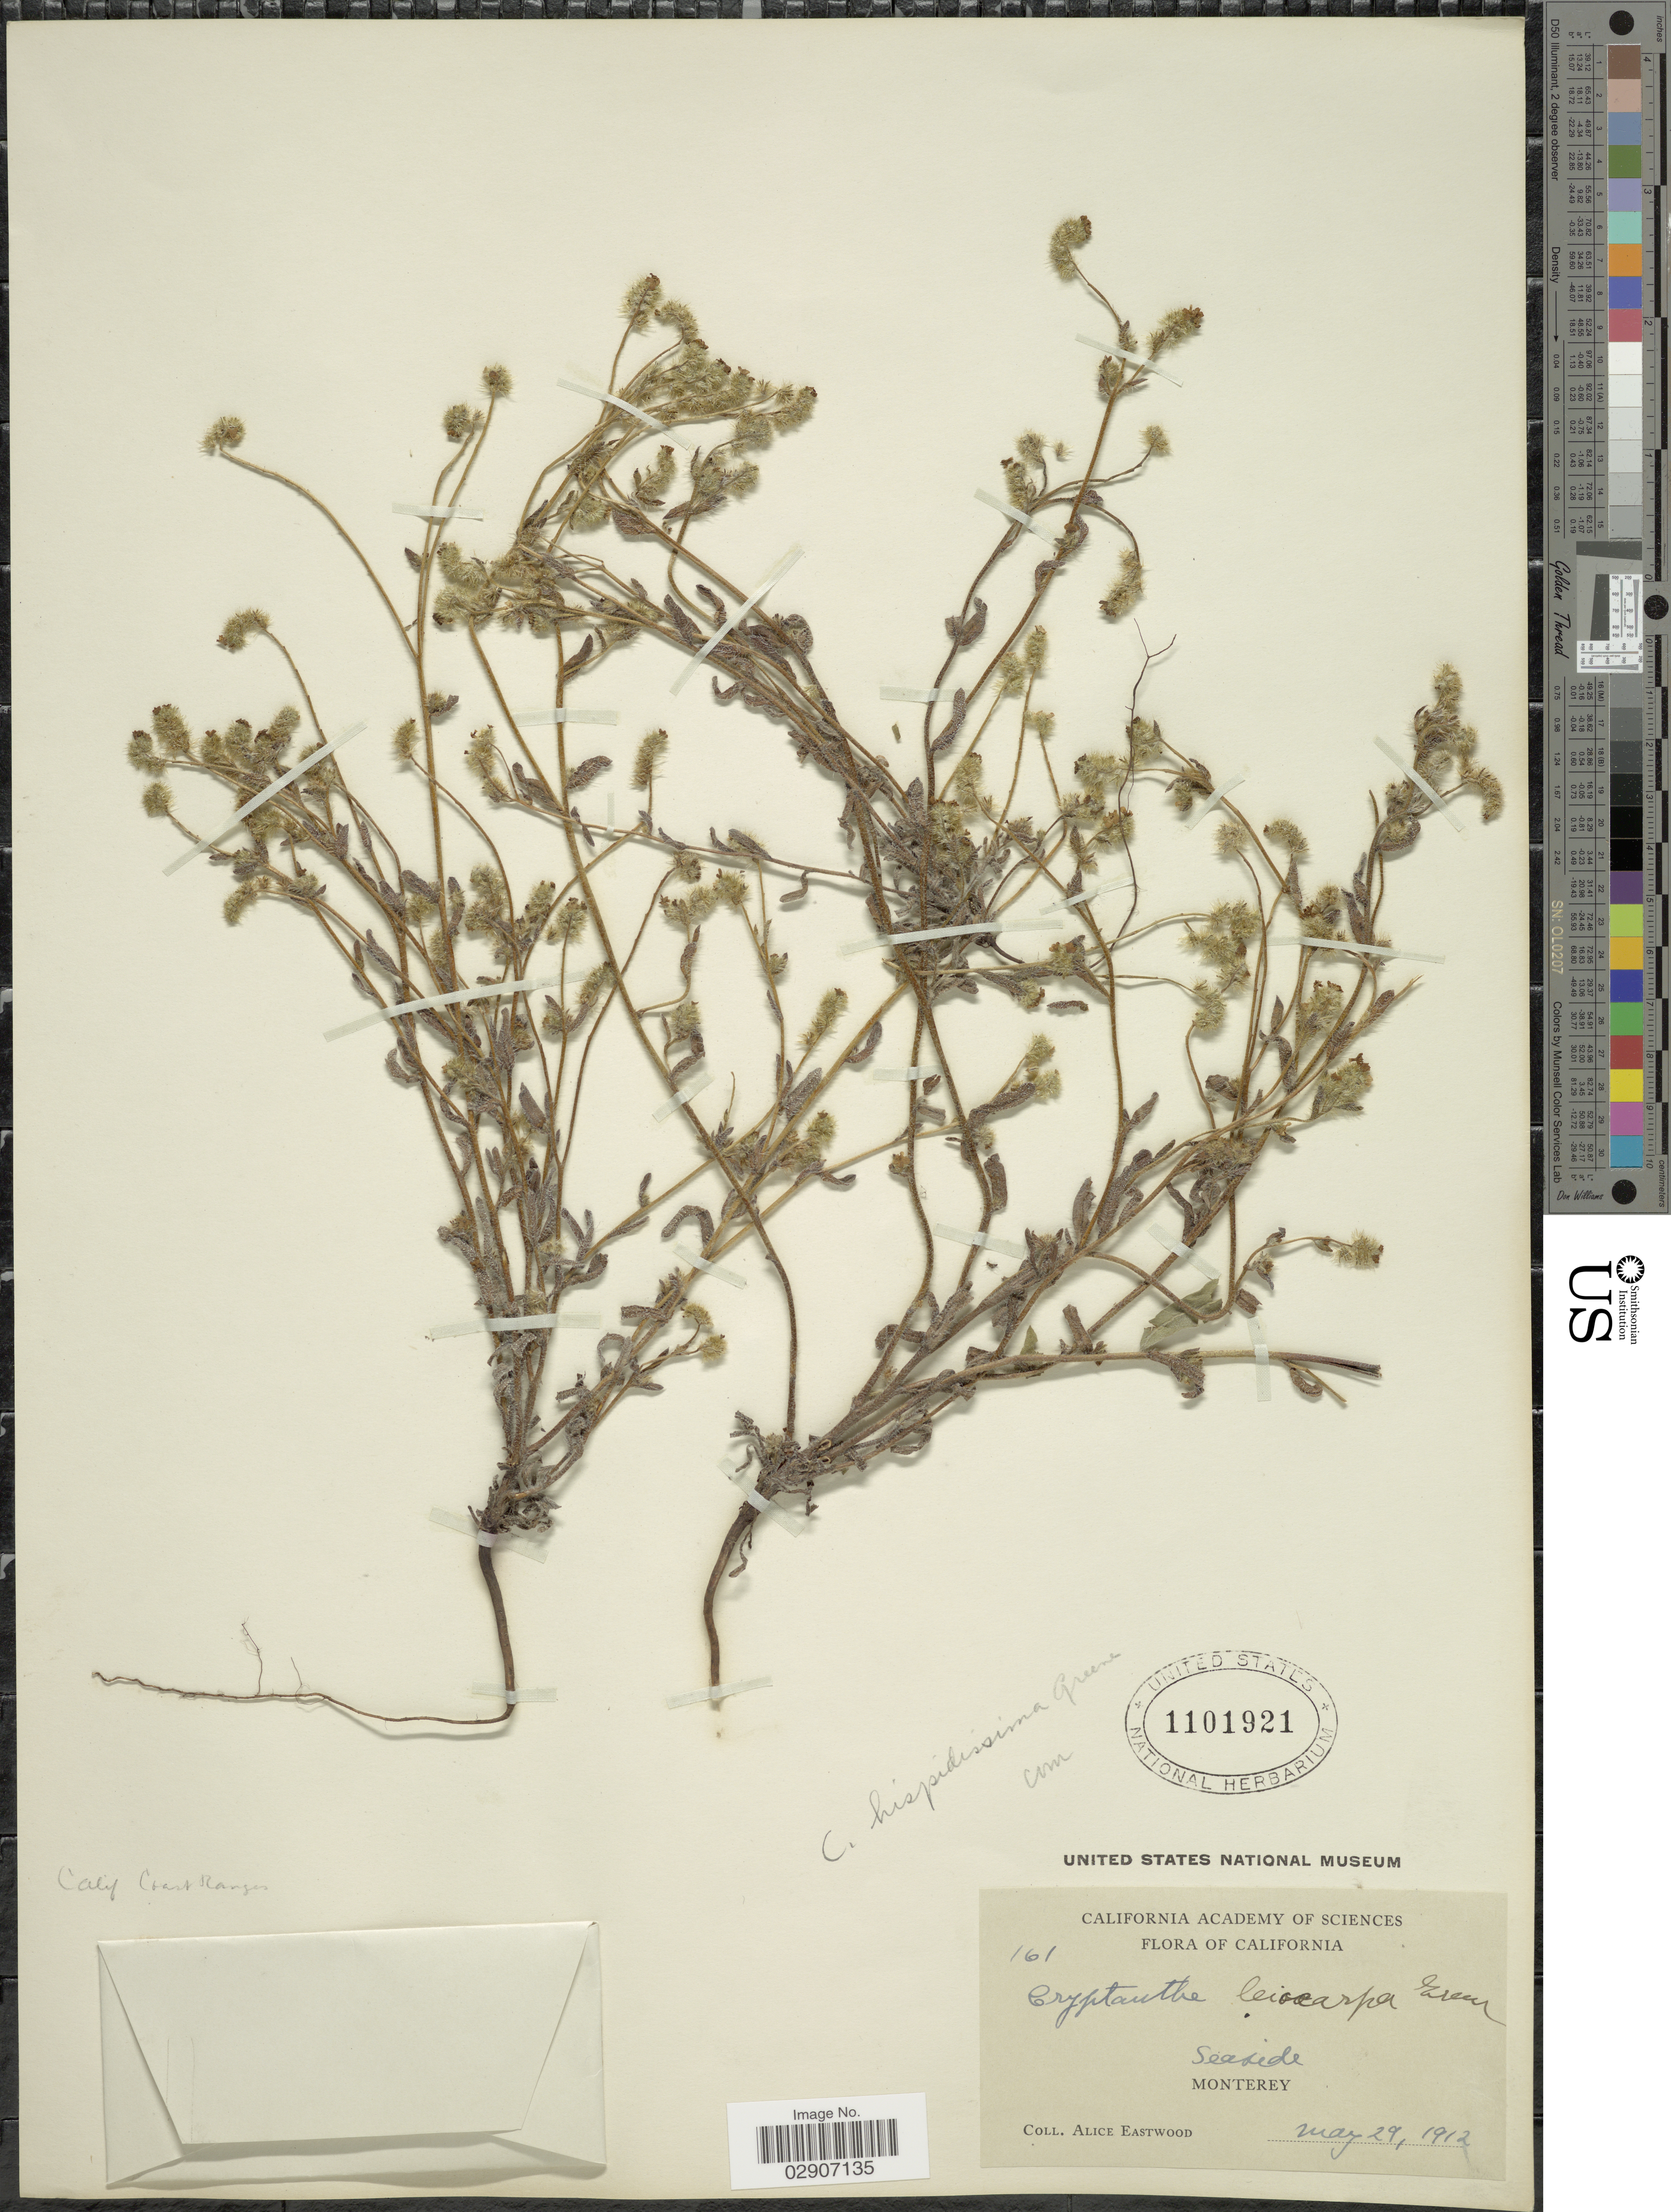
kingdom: Plantae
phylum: Tracheophyta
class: Magnoliopsida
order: Boraginales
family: Boraginaceae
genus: Cryptantha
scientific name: Cryptantha clevelandii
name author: Greene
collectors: A. Eastwood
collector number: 161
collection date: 1912-05-29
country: United States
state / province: California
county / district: Monterey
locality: Seaside. Monterey.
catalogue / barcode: US 1101921